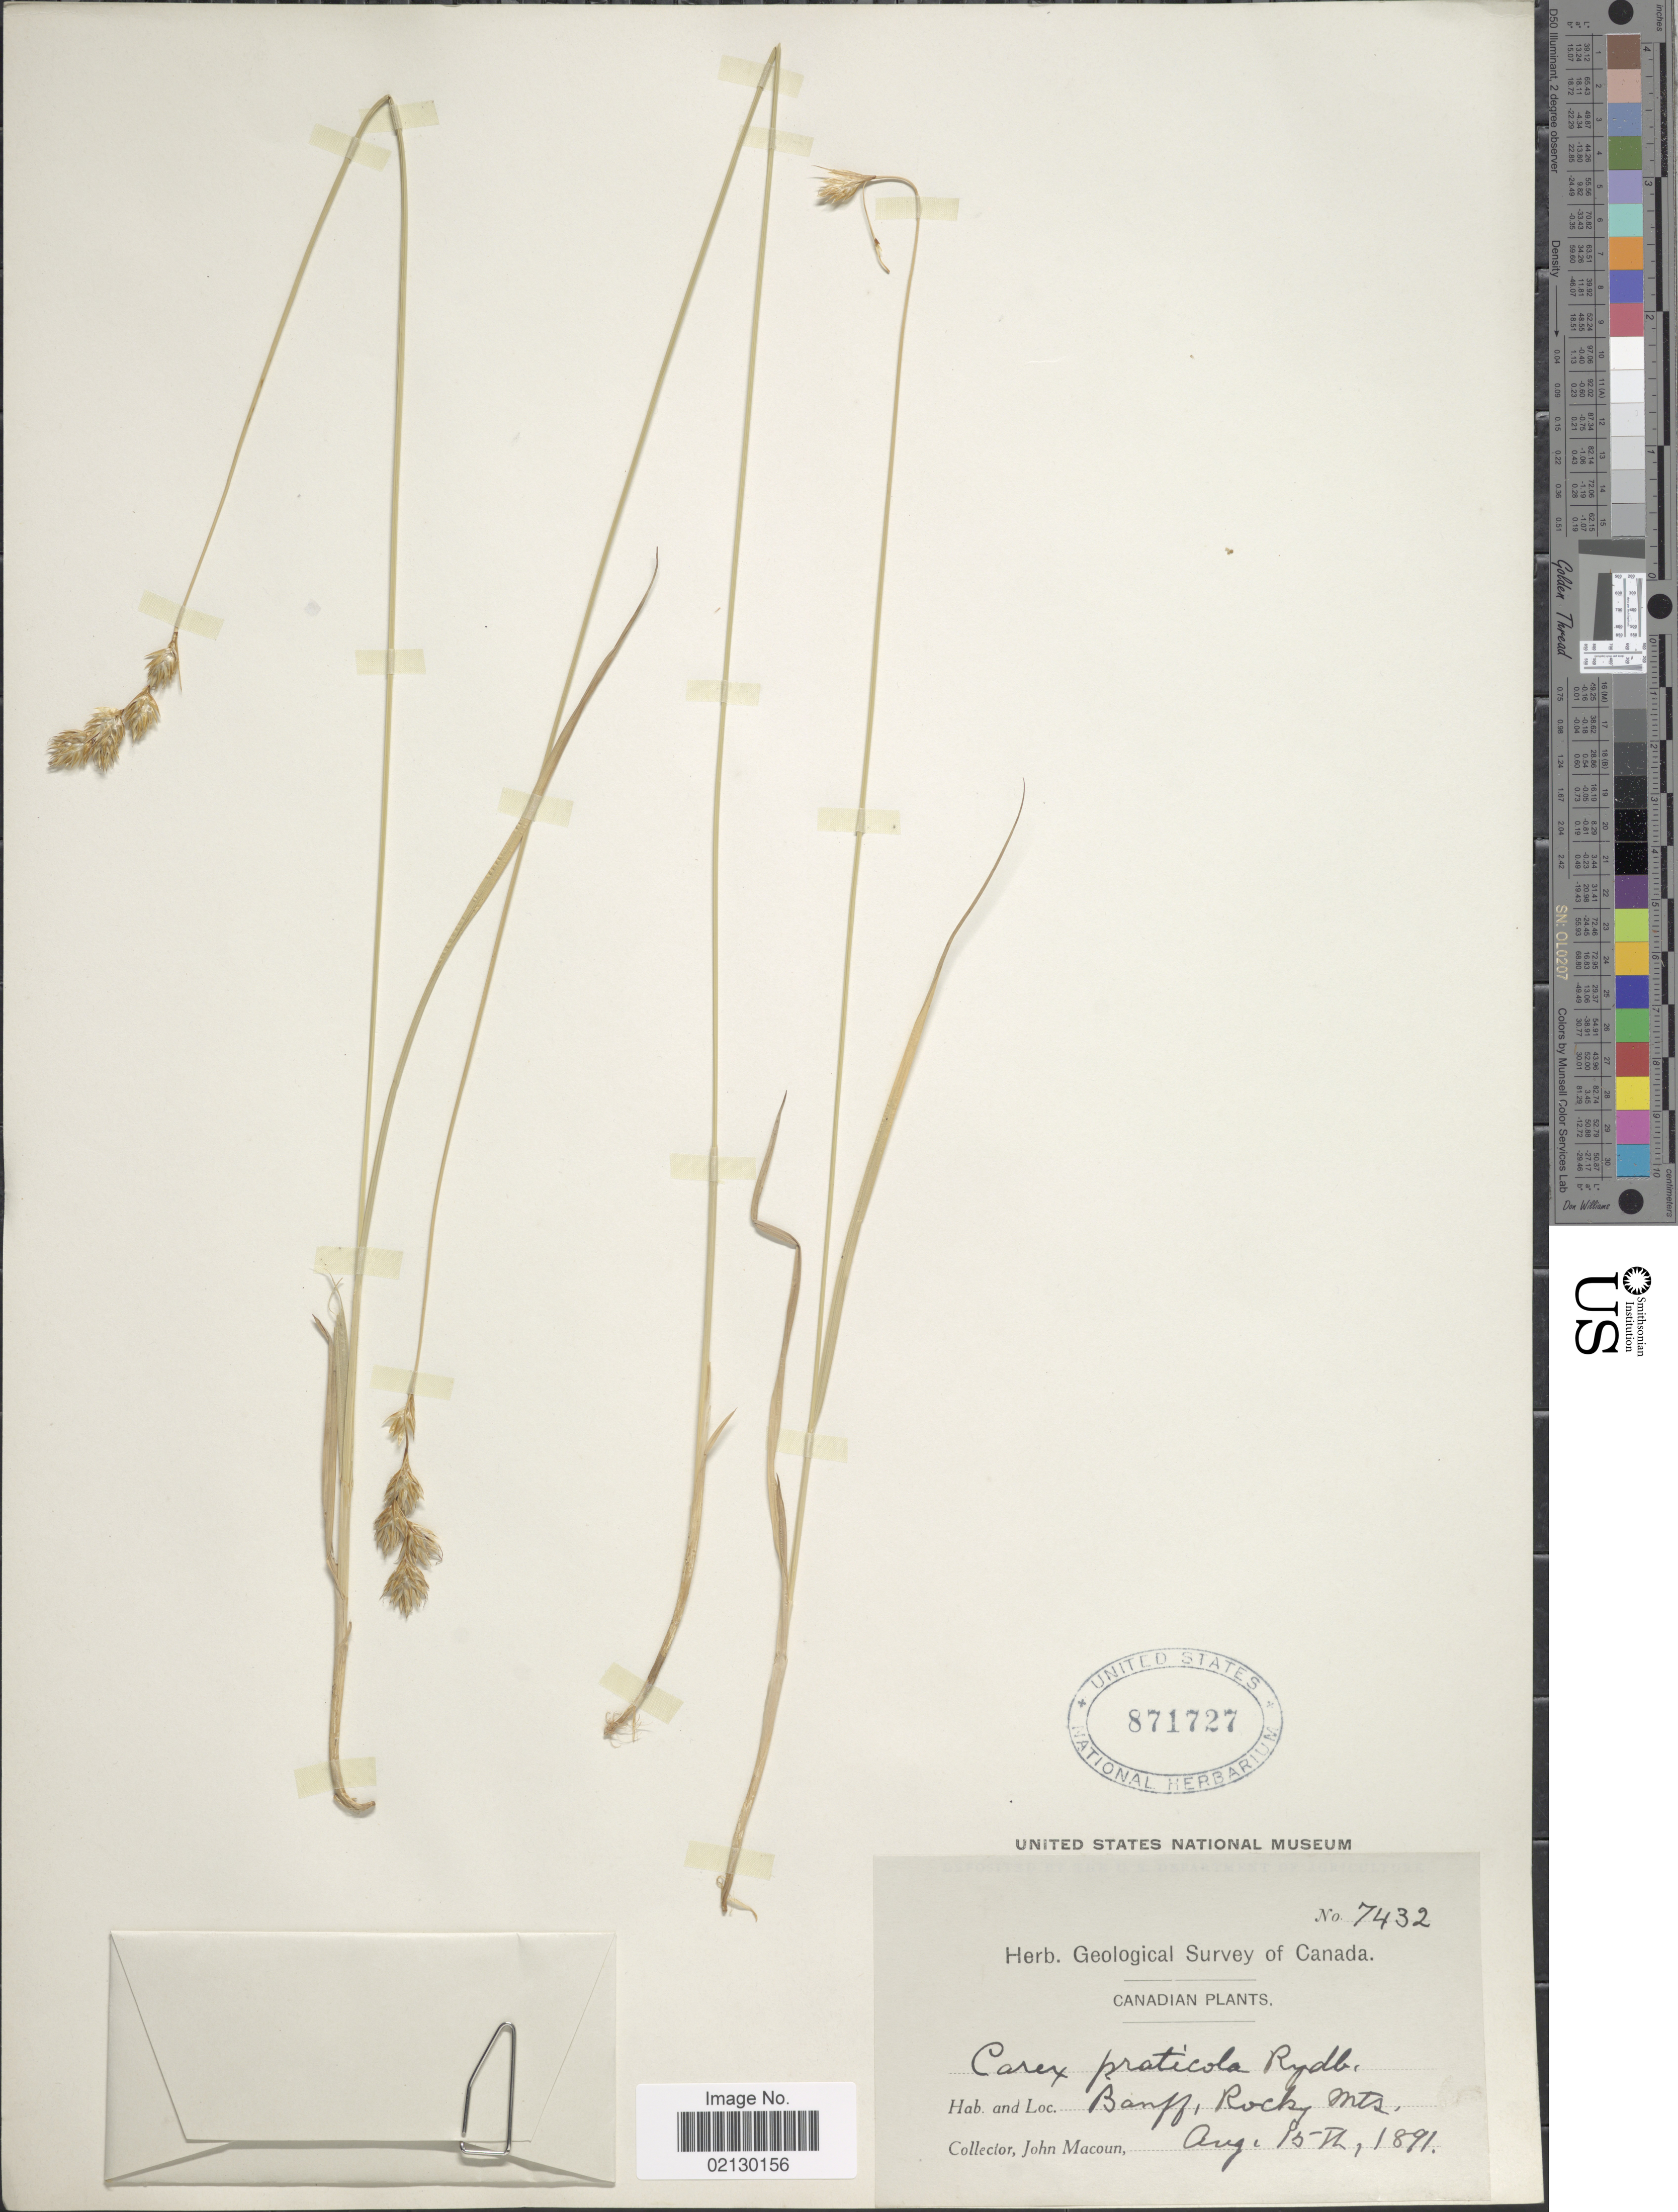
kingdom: Plantae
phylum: Tracheophyta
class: Liliopsida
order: Poales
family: Cyperaceae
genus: Carex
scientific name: Carex praticola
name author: Rydb.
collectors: J. Macoun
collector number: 7432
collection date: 1891-08-15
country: Canada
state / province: Alberta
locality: Banff, Rocky Mts.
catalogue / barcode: US 871727